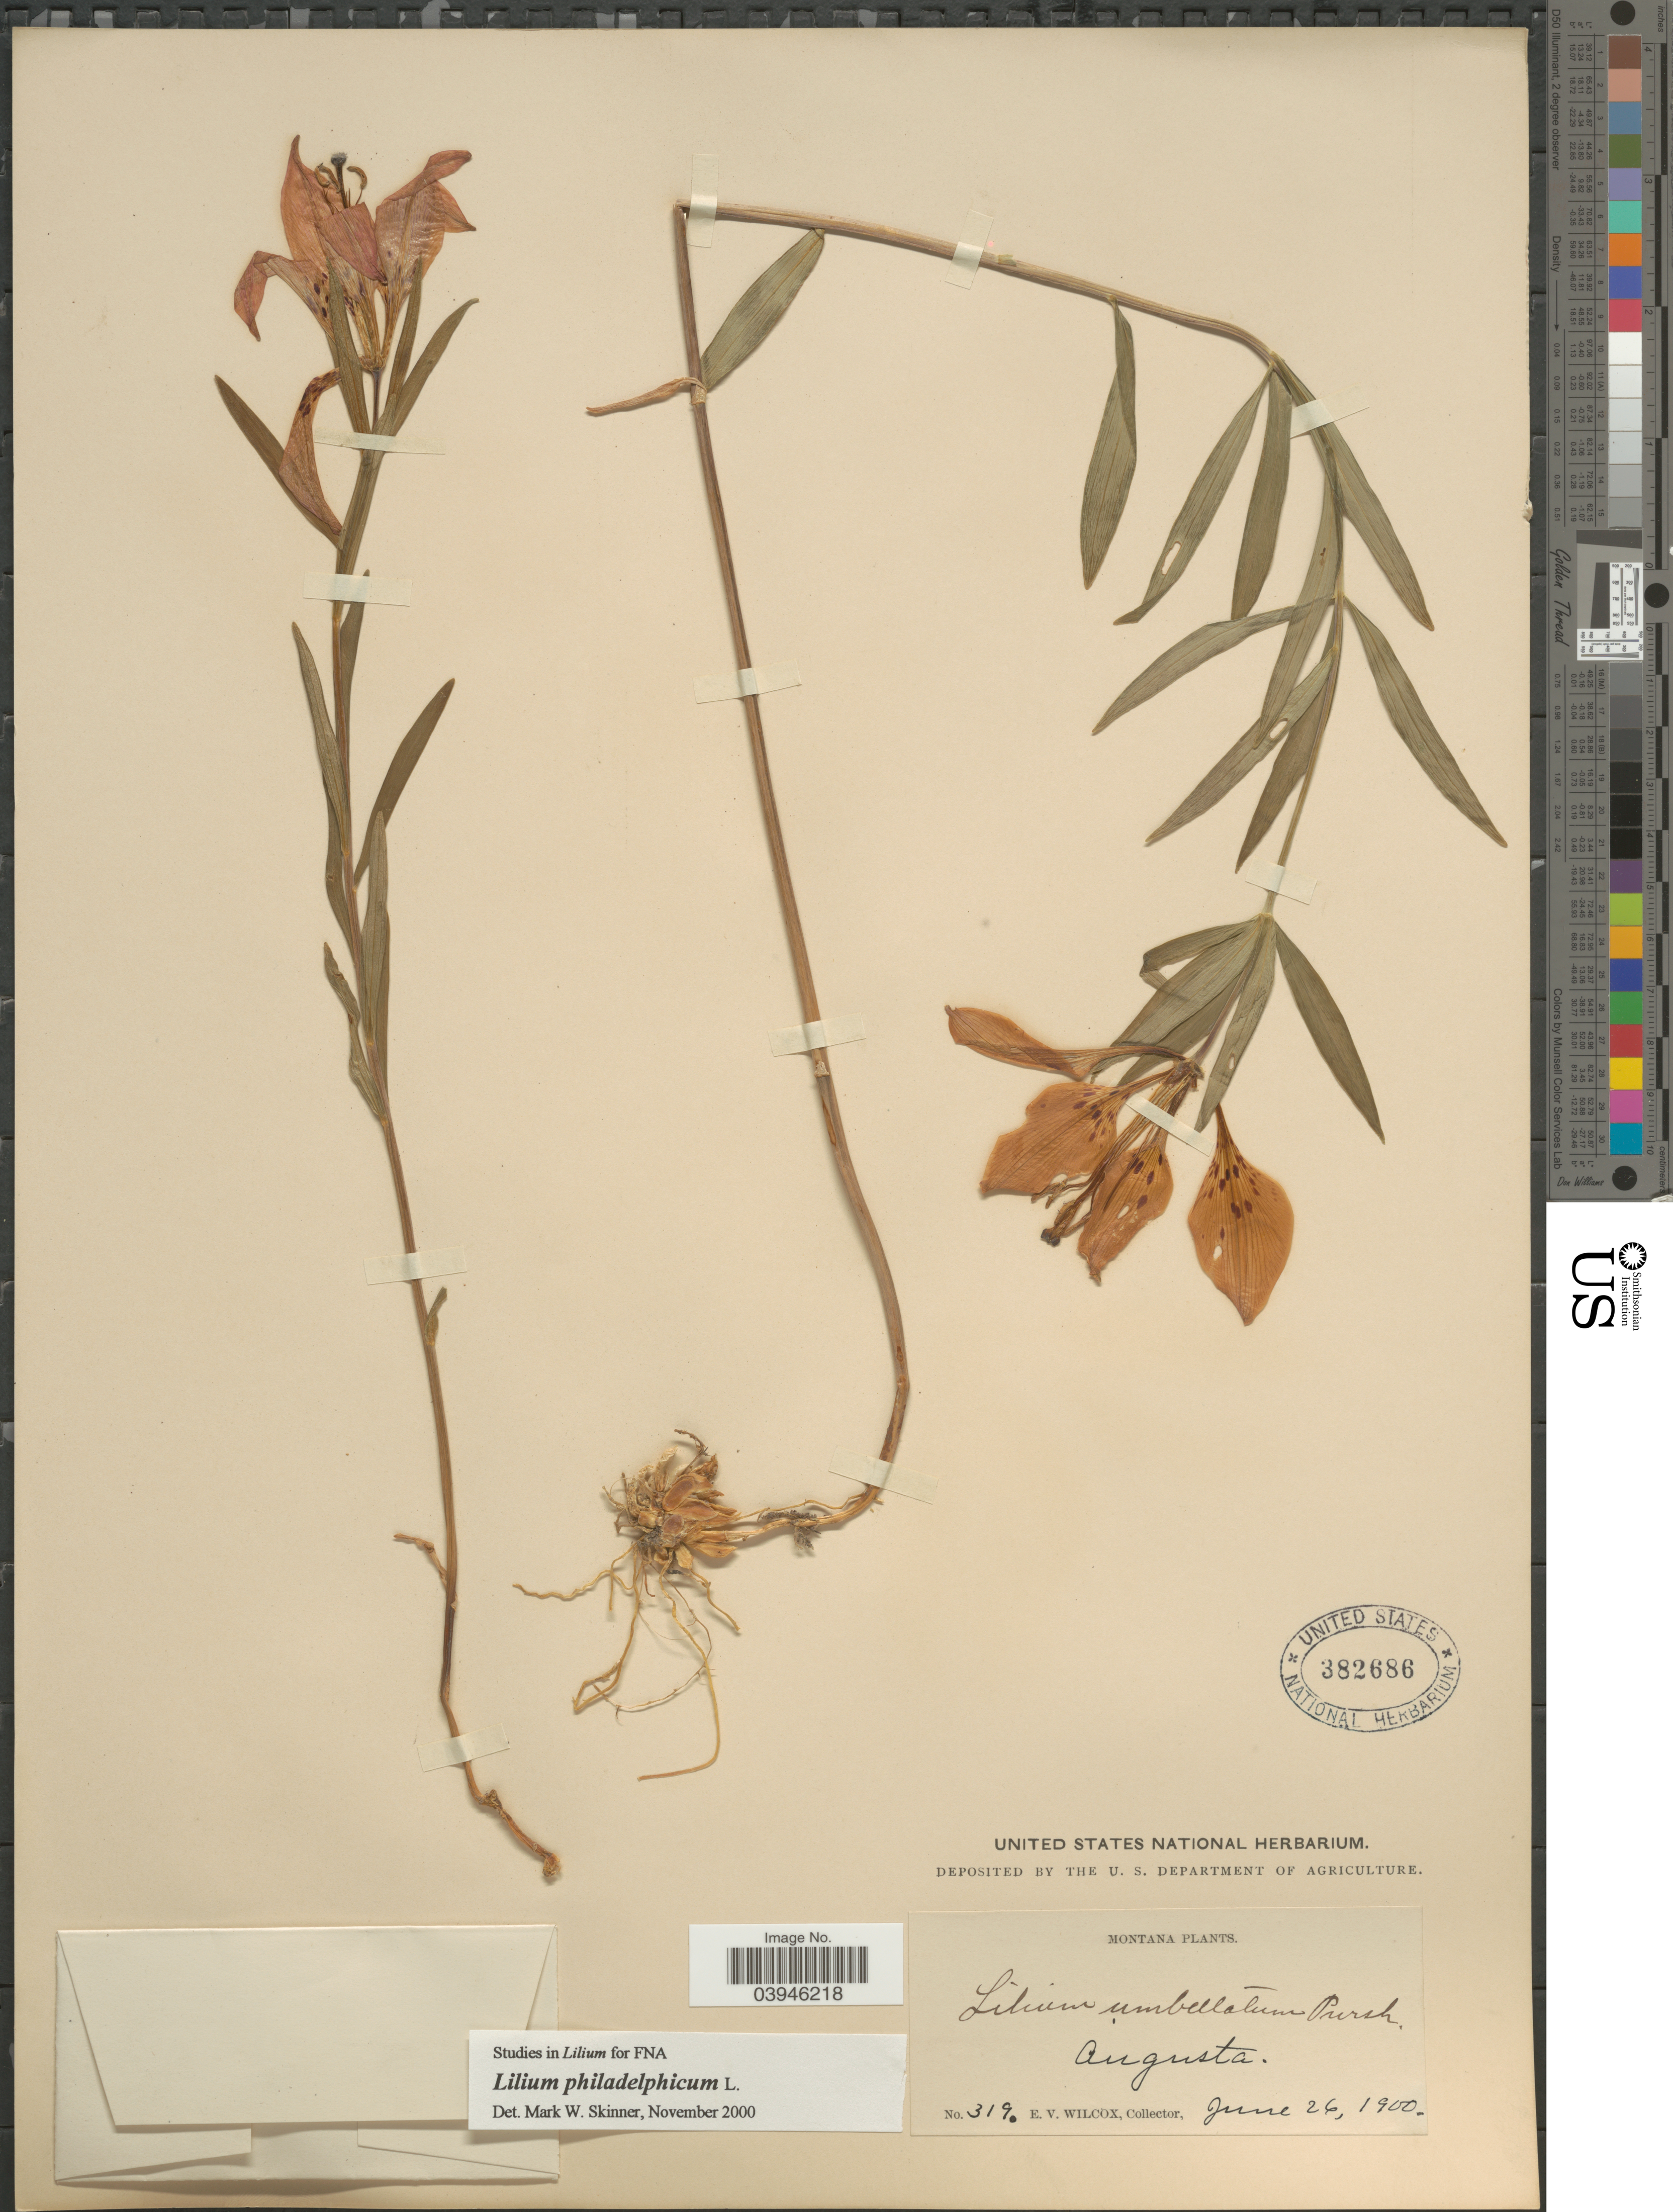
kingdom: Plantae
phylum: Tracheophyta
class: Liliopsida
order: Liliales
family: Liliaceae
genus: Lilium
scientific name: Lilium philadelphicum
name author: L.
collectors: E. V. Wilcox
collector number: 319o*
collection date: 1900-06-26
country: United States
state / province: Montana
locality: Augusta.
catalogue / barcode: US 382686